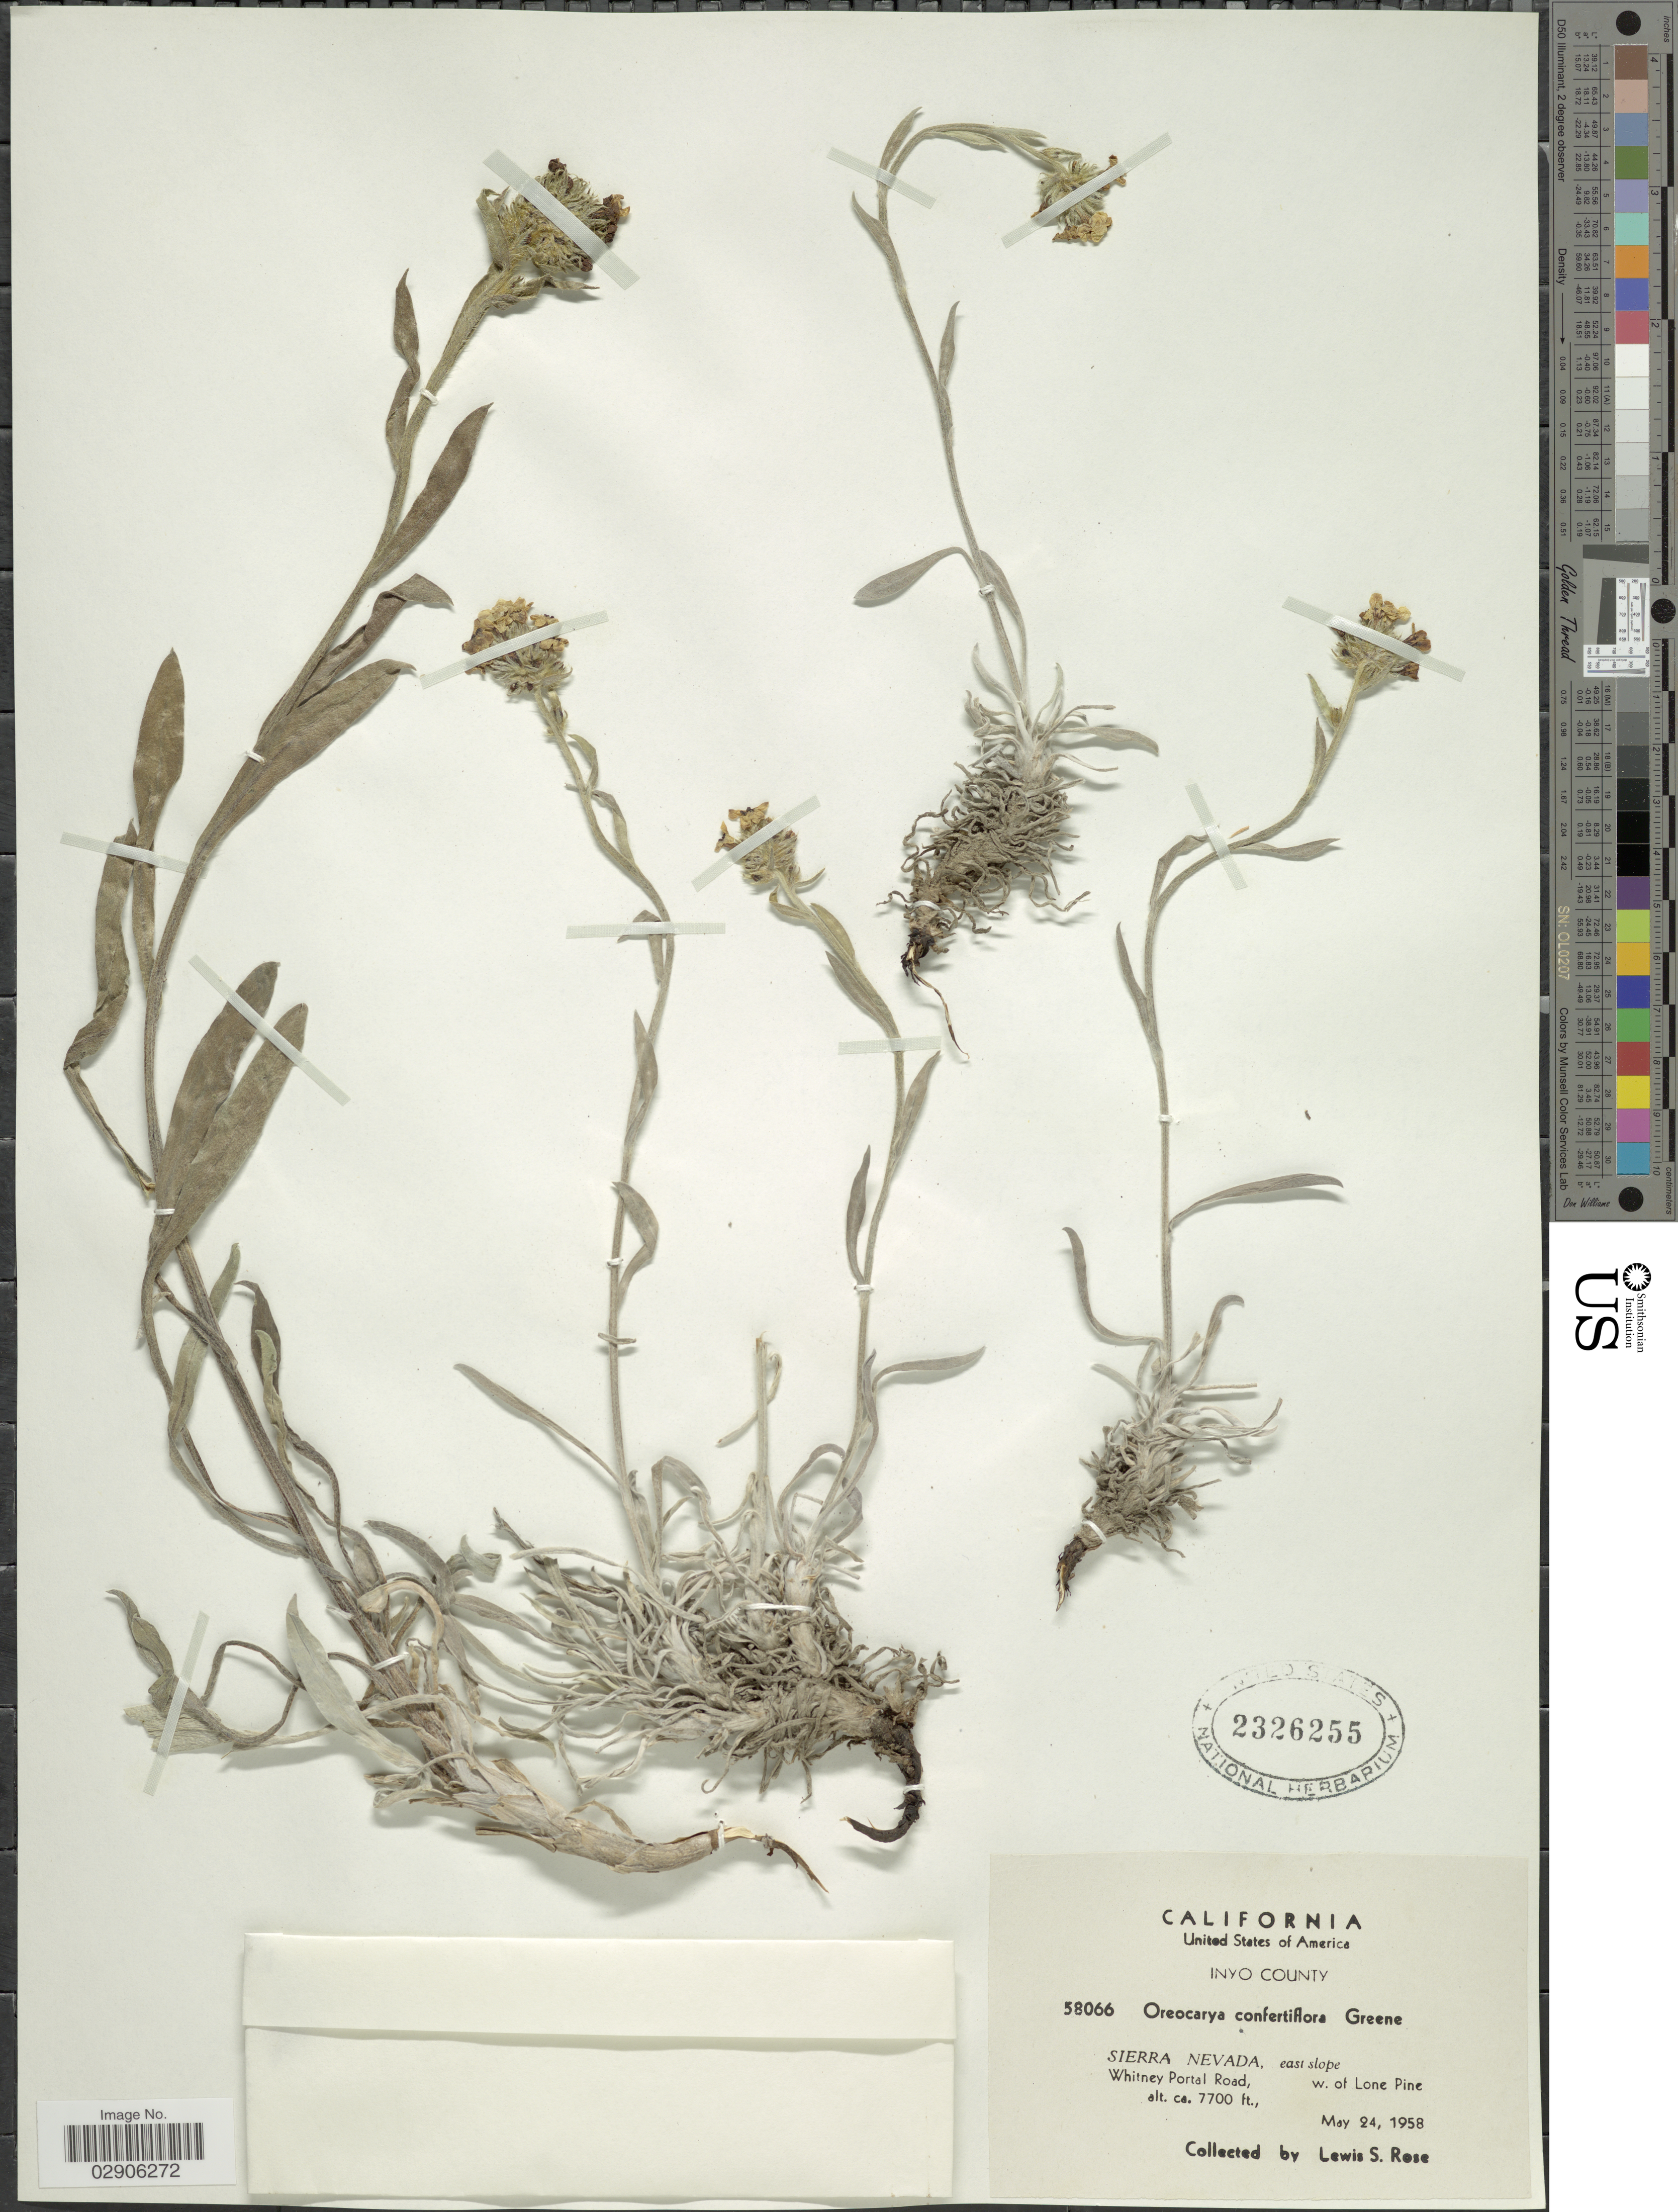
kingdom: Plantae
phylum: Tracheophyta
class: Magnoliopsida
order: Boraginales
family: Boraginaceae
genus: Oreocarya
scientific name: Oreocarya confertiflora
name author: Greene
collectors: L. S. Rose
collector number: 58066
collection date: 1958-05-24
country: United States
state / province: California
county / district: Inyo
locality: Inyo County, Sierra Nevada, east slope, Whitney Portal Road, w. of Lone Pine.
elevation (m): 2347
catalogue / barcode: US 2326255